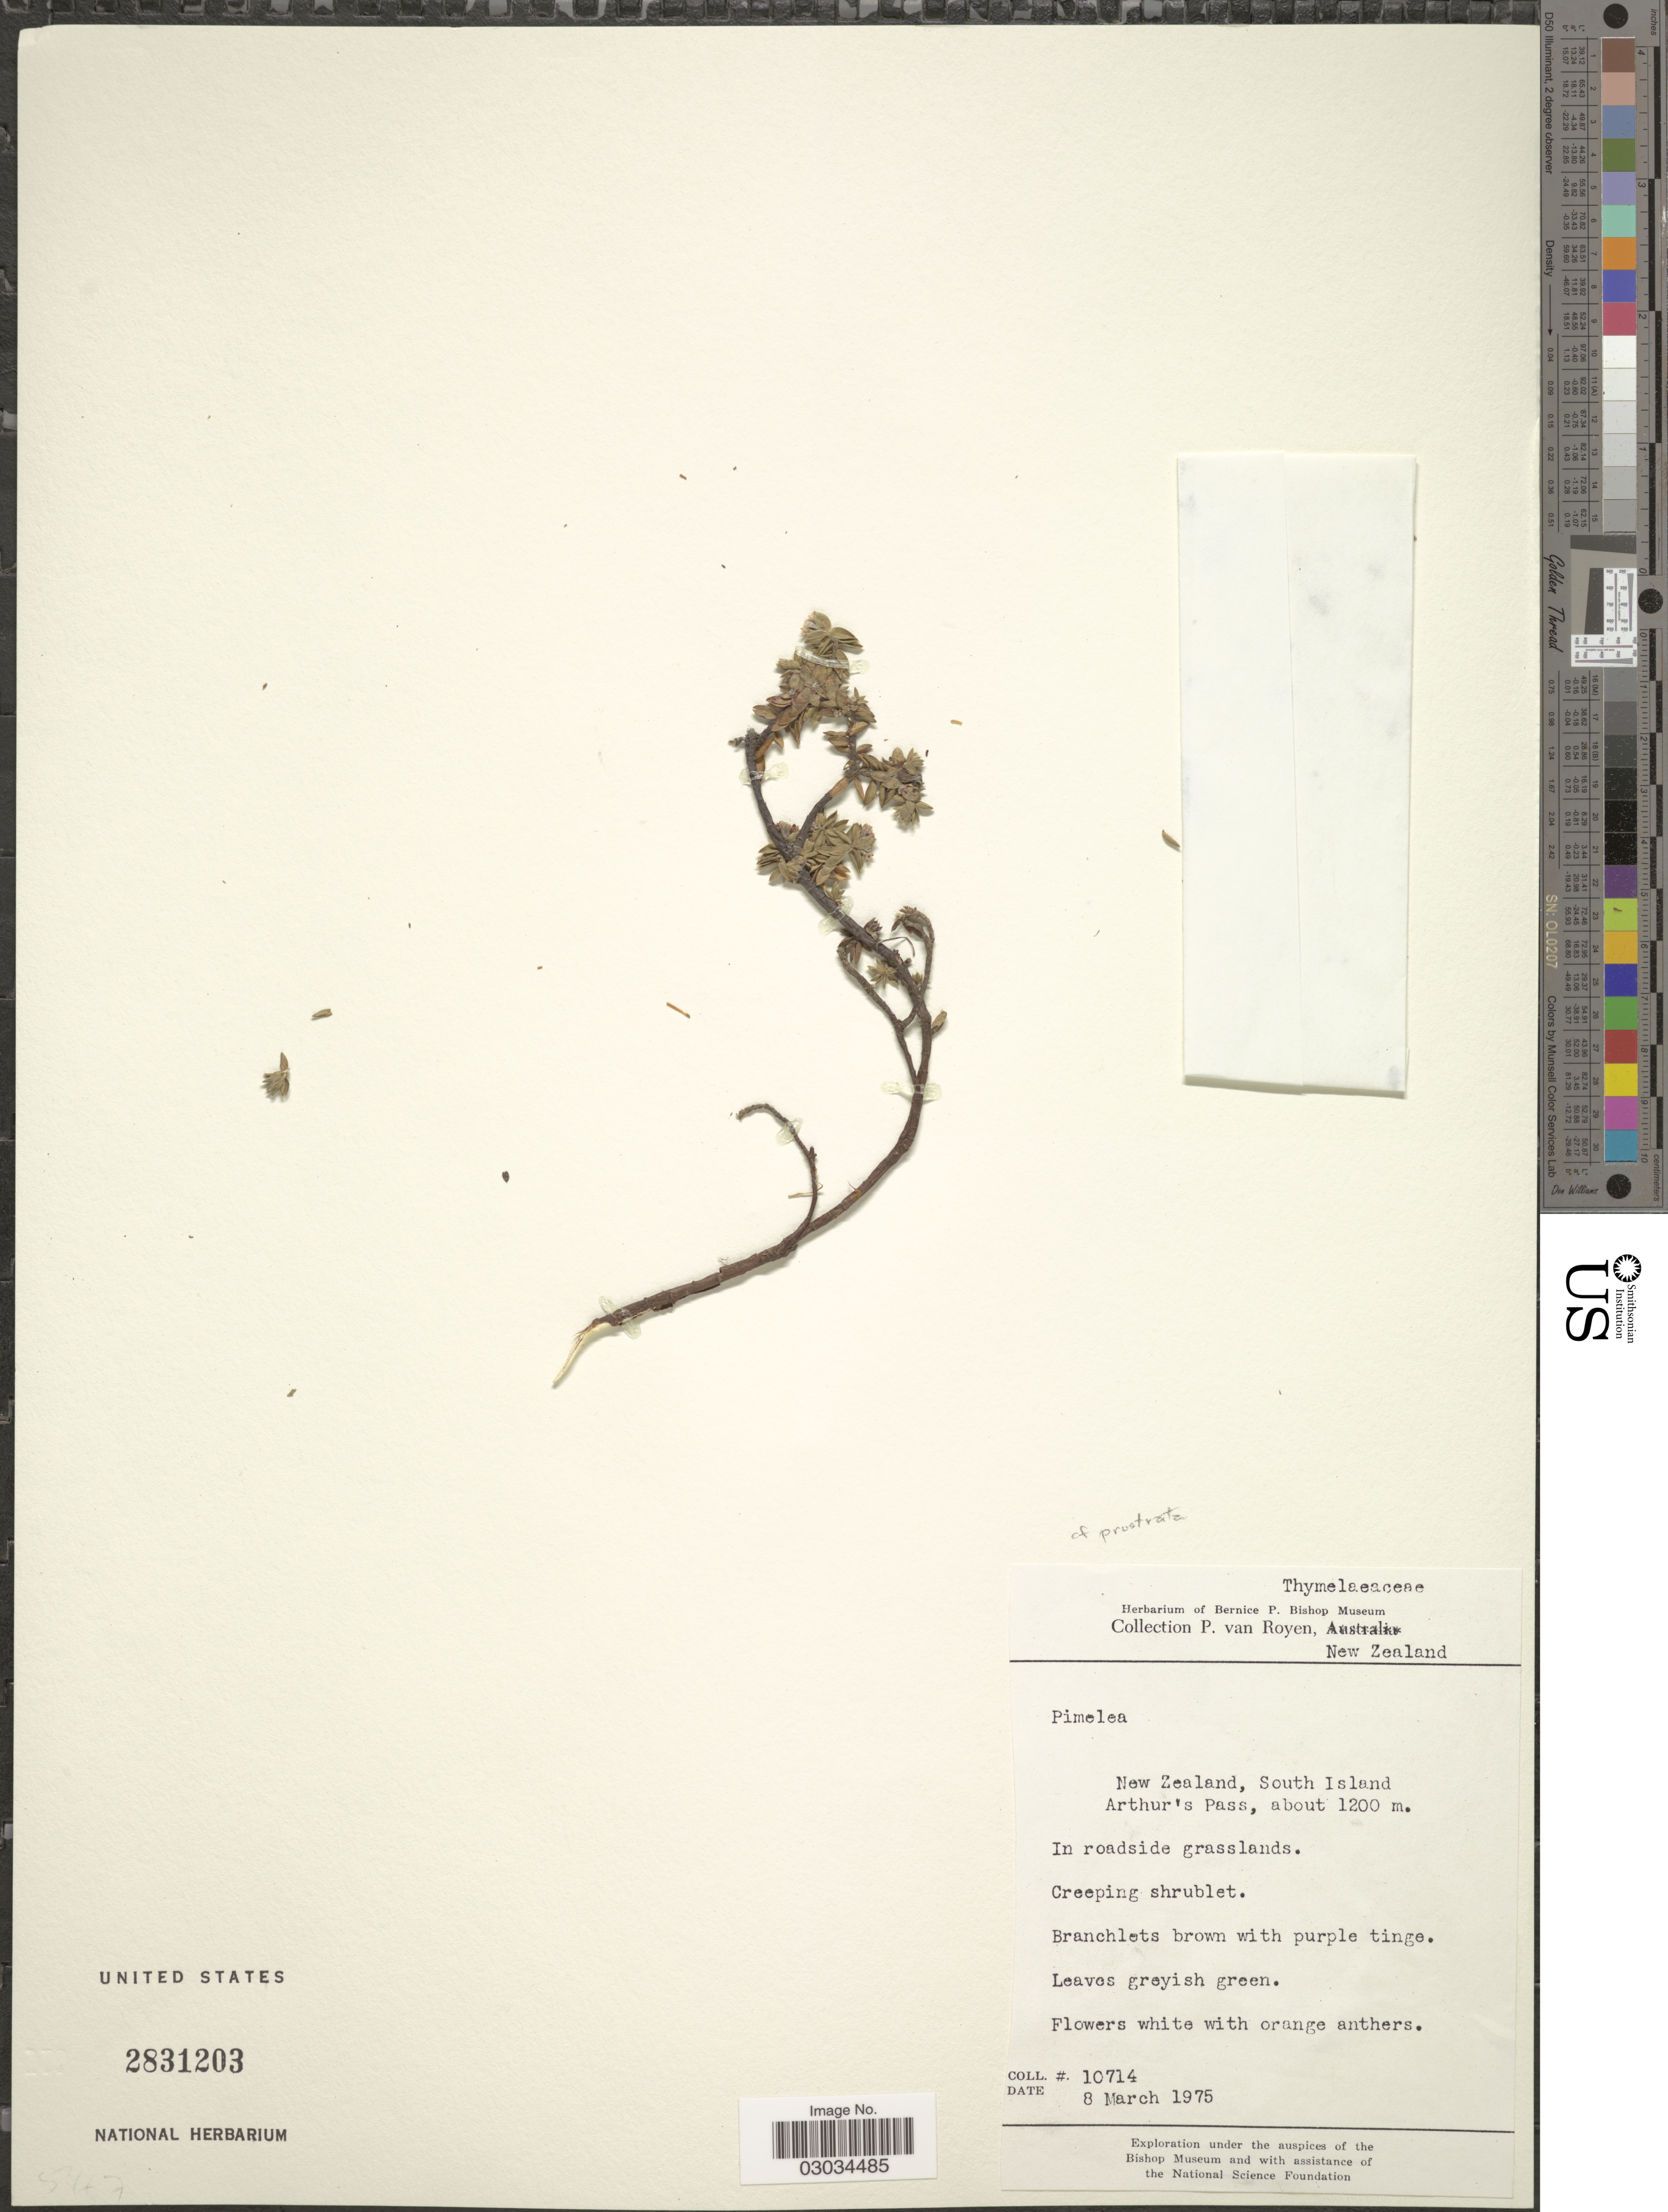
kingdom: Plantae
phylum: Tracheophyta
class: Magnoliopsida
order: Malvales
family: Thymelaeaceae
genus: Pimelea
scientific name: Pimelea sp.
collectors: P. van Royen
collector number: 10714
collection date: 1975-03-08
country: New Zealand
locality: New Zealand, South Island. Arthur's Pass.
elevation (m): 1200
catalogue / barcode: US 2831203